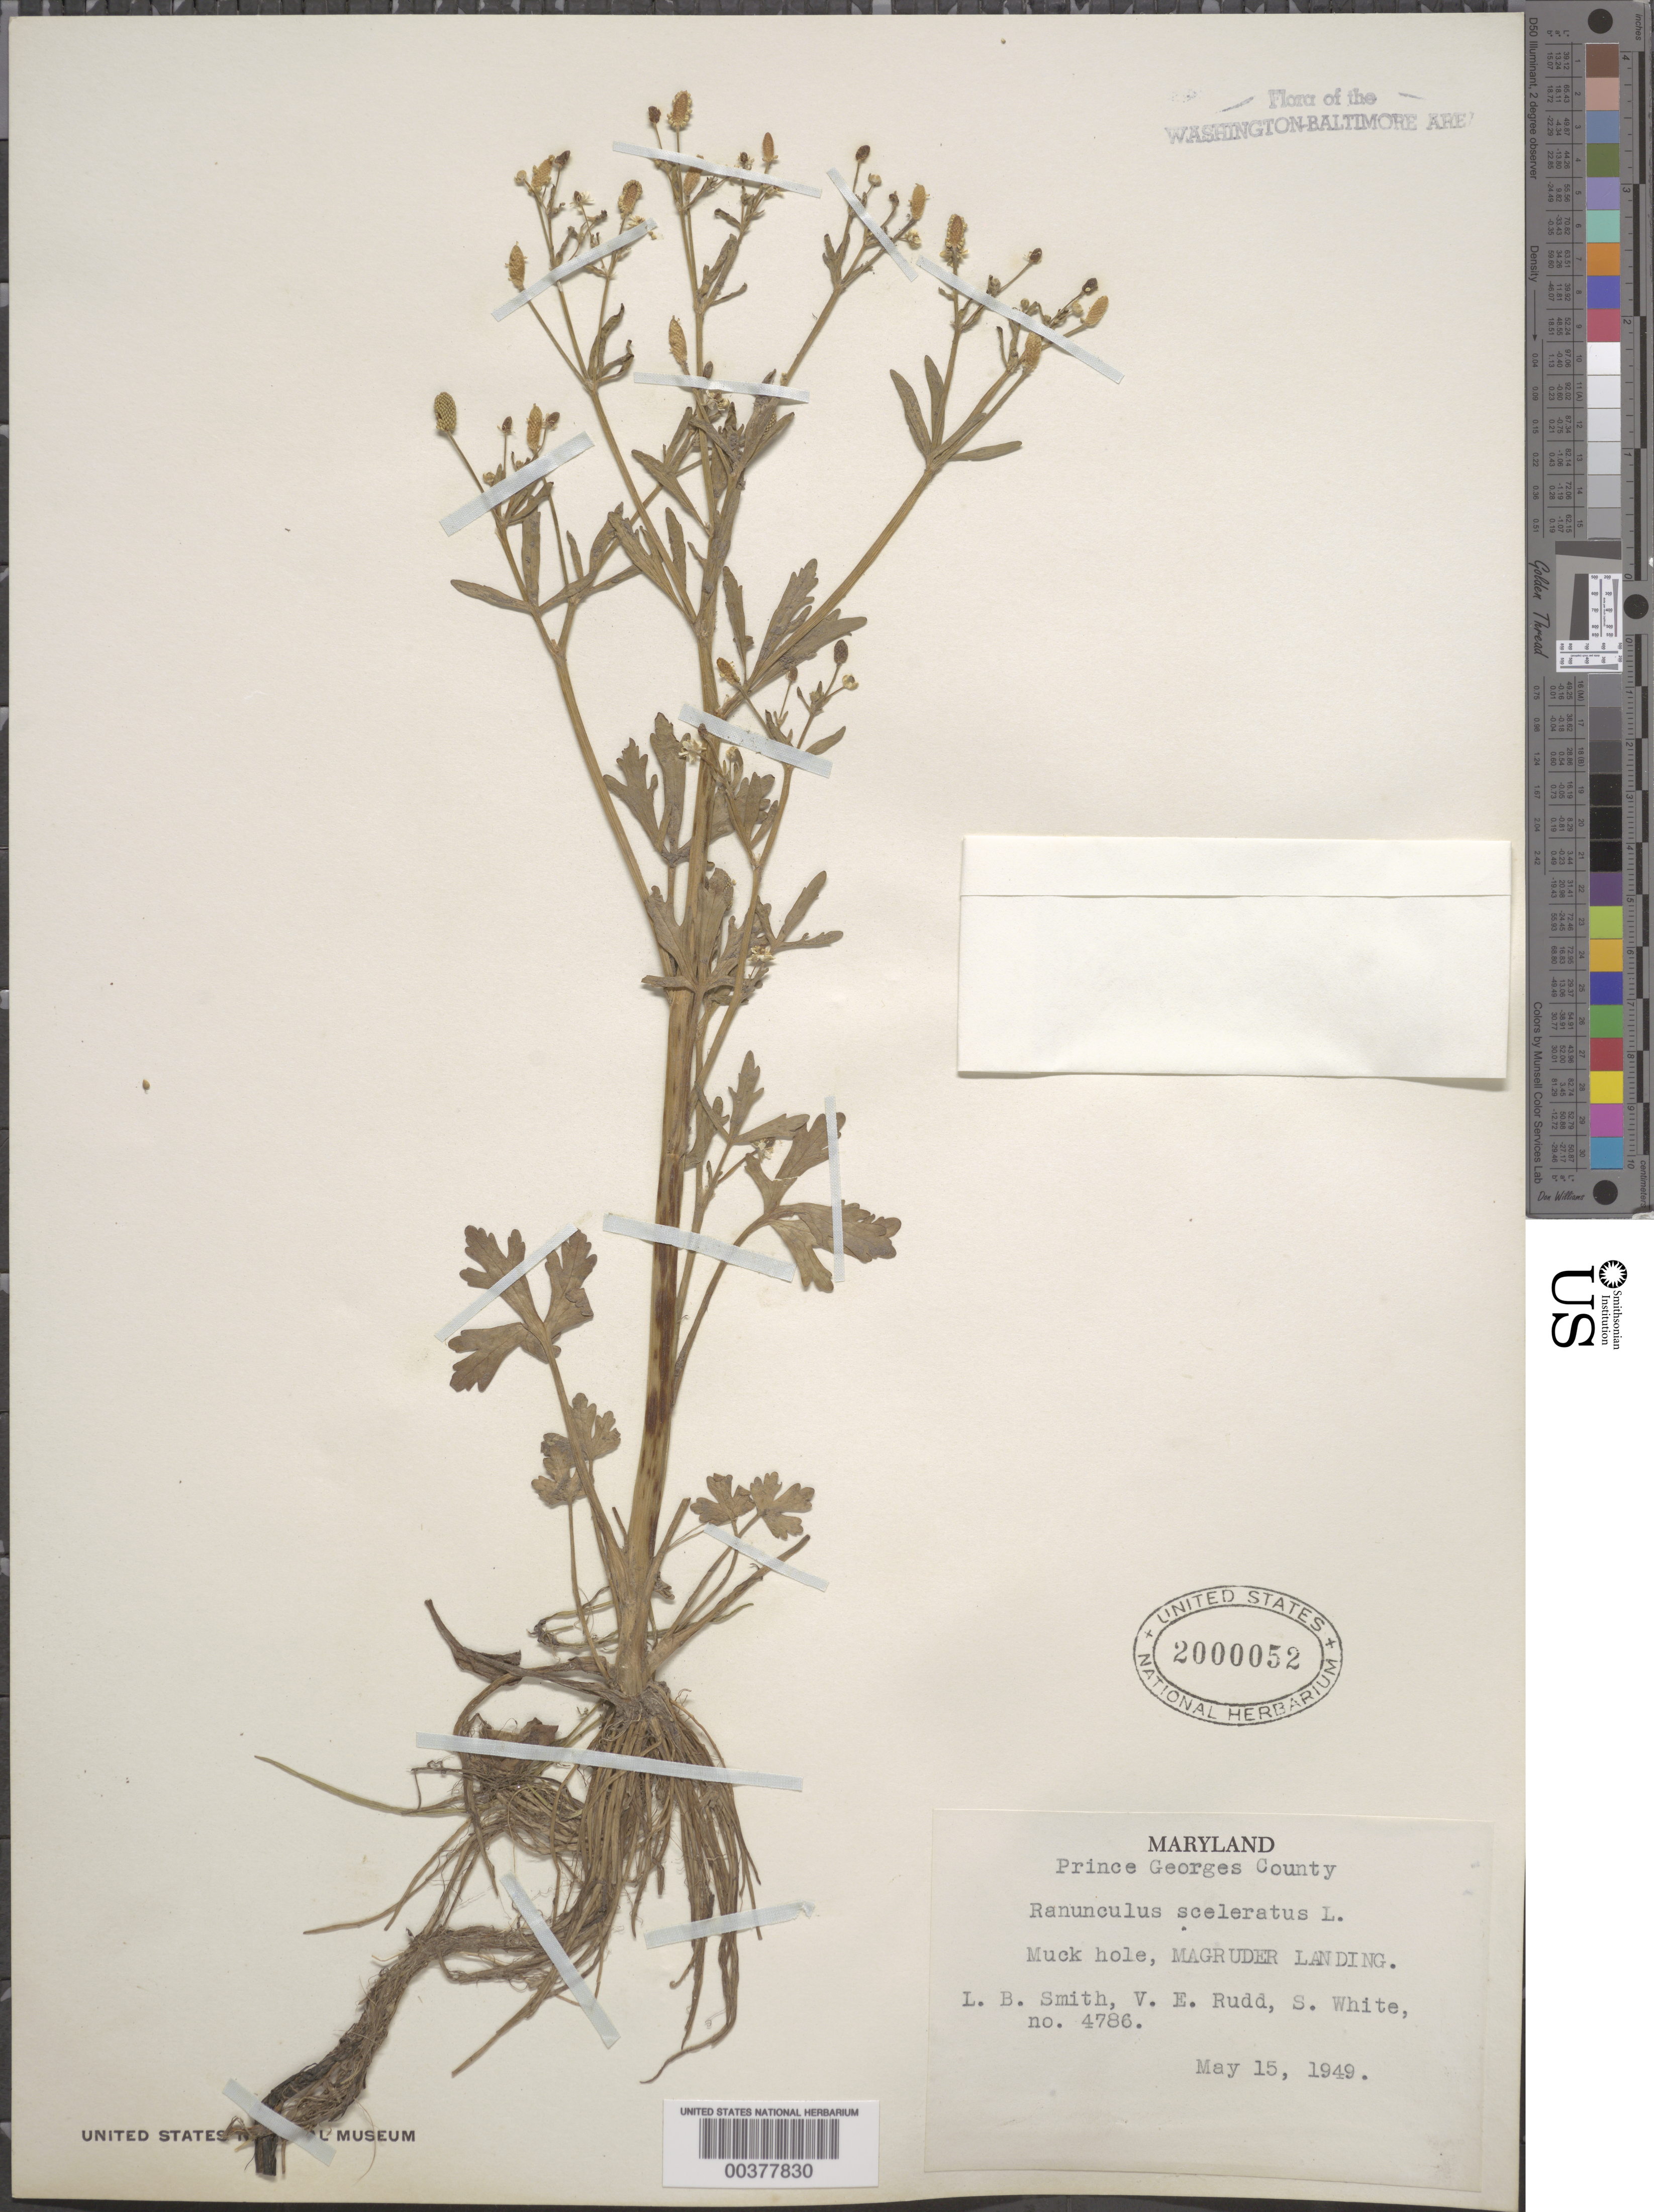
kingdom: Plantae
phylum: Tracheophyta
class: Magnoliopsida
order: Ranunculales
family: Ranunculaceae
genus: Ranunculus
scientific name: Ranunculus sceleratus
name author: L.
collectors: L. Smith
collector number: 4786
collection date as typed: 15 May 1949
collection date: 1949-05-15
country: United States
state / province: Maryland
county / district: Prince George's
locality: Magruder Landing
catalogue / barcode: US 2000052